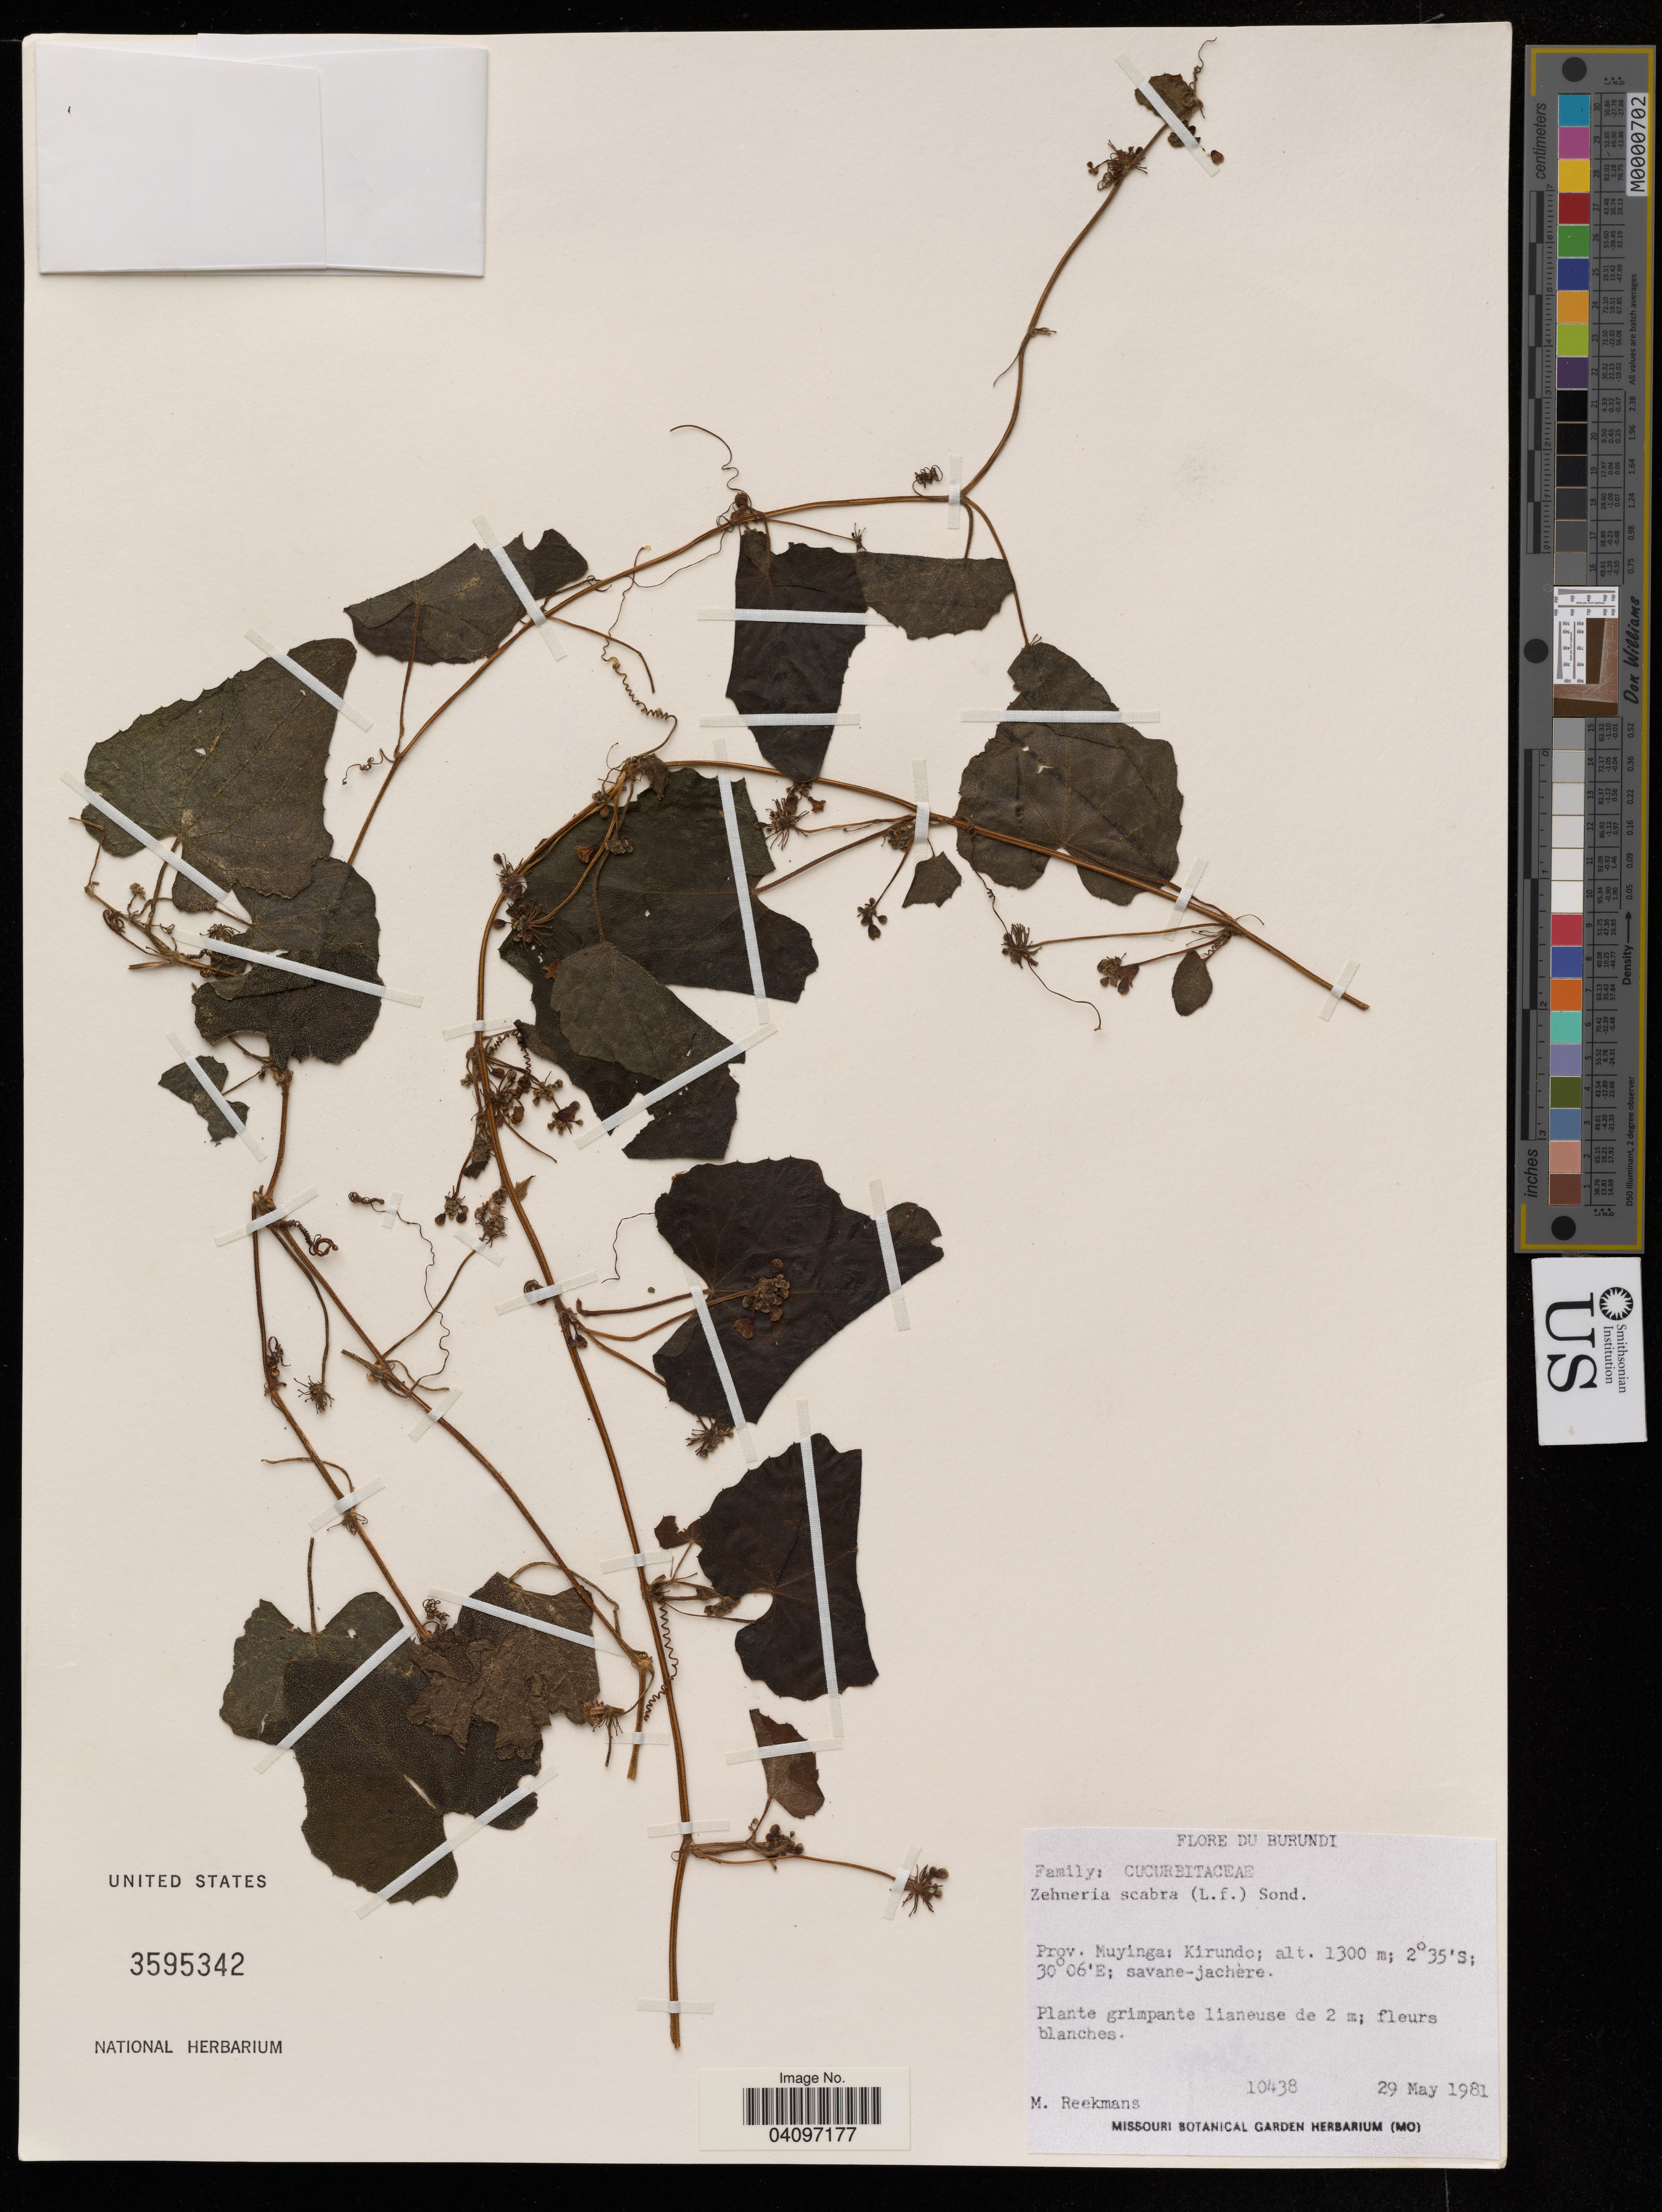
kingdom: Plantae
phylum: Tracheophyta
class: Magnoliopsida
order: Cucurbitales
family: Cucurbitaceae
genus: Zehneria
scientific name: Zehneria scabra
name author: (L. f.) Sond.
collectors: M. Reekmans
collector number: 10438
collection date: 1981-05-29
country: Burundi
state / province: Muyinga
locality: Prov. Muyinga: Kirundo.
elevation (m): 1300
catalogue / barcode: US 3595342